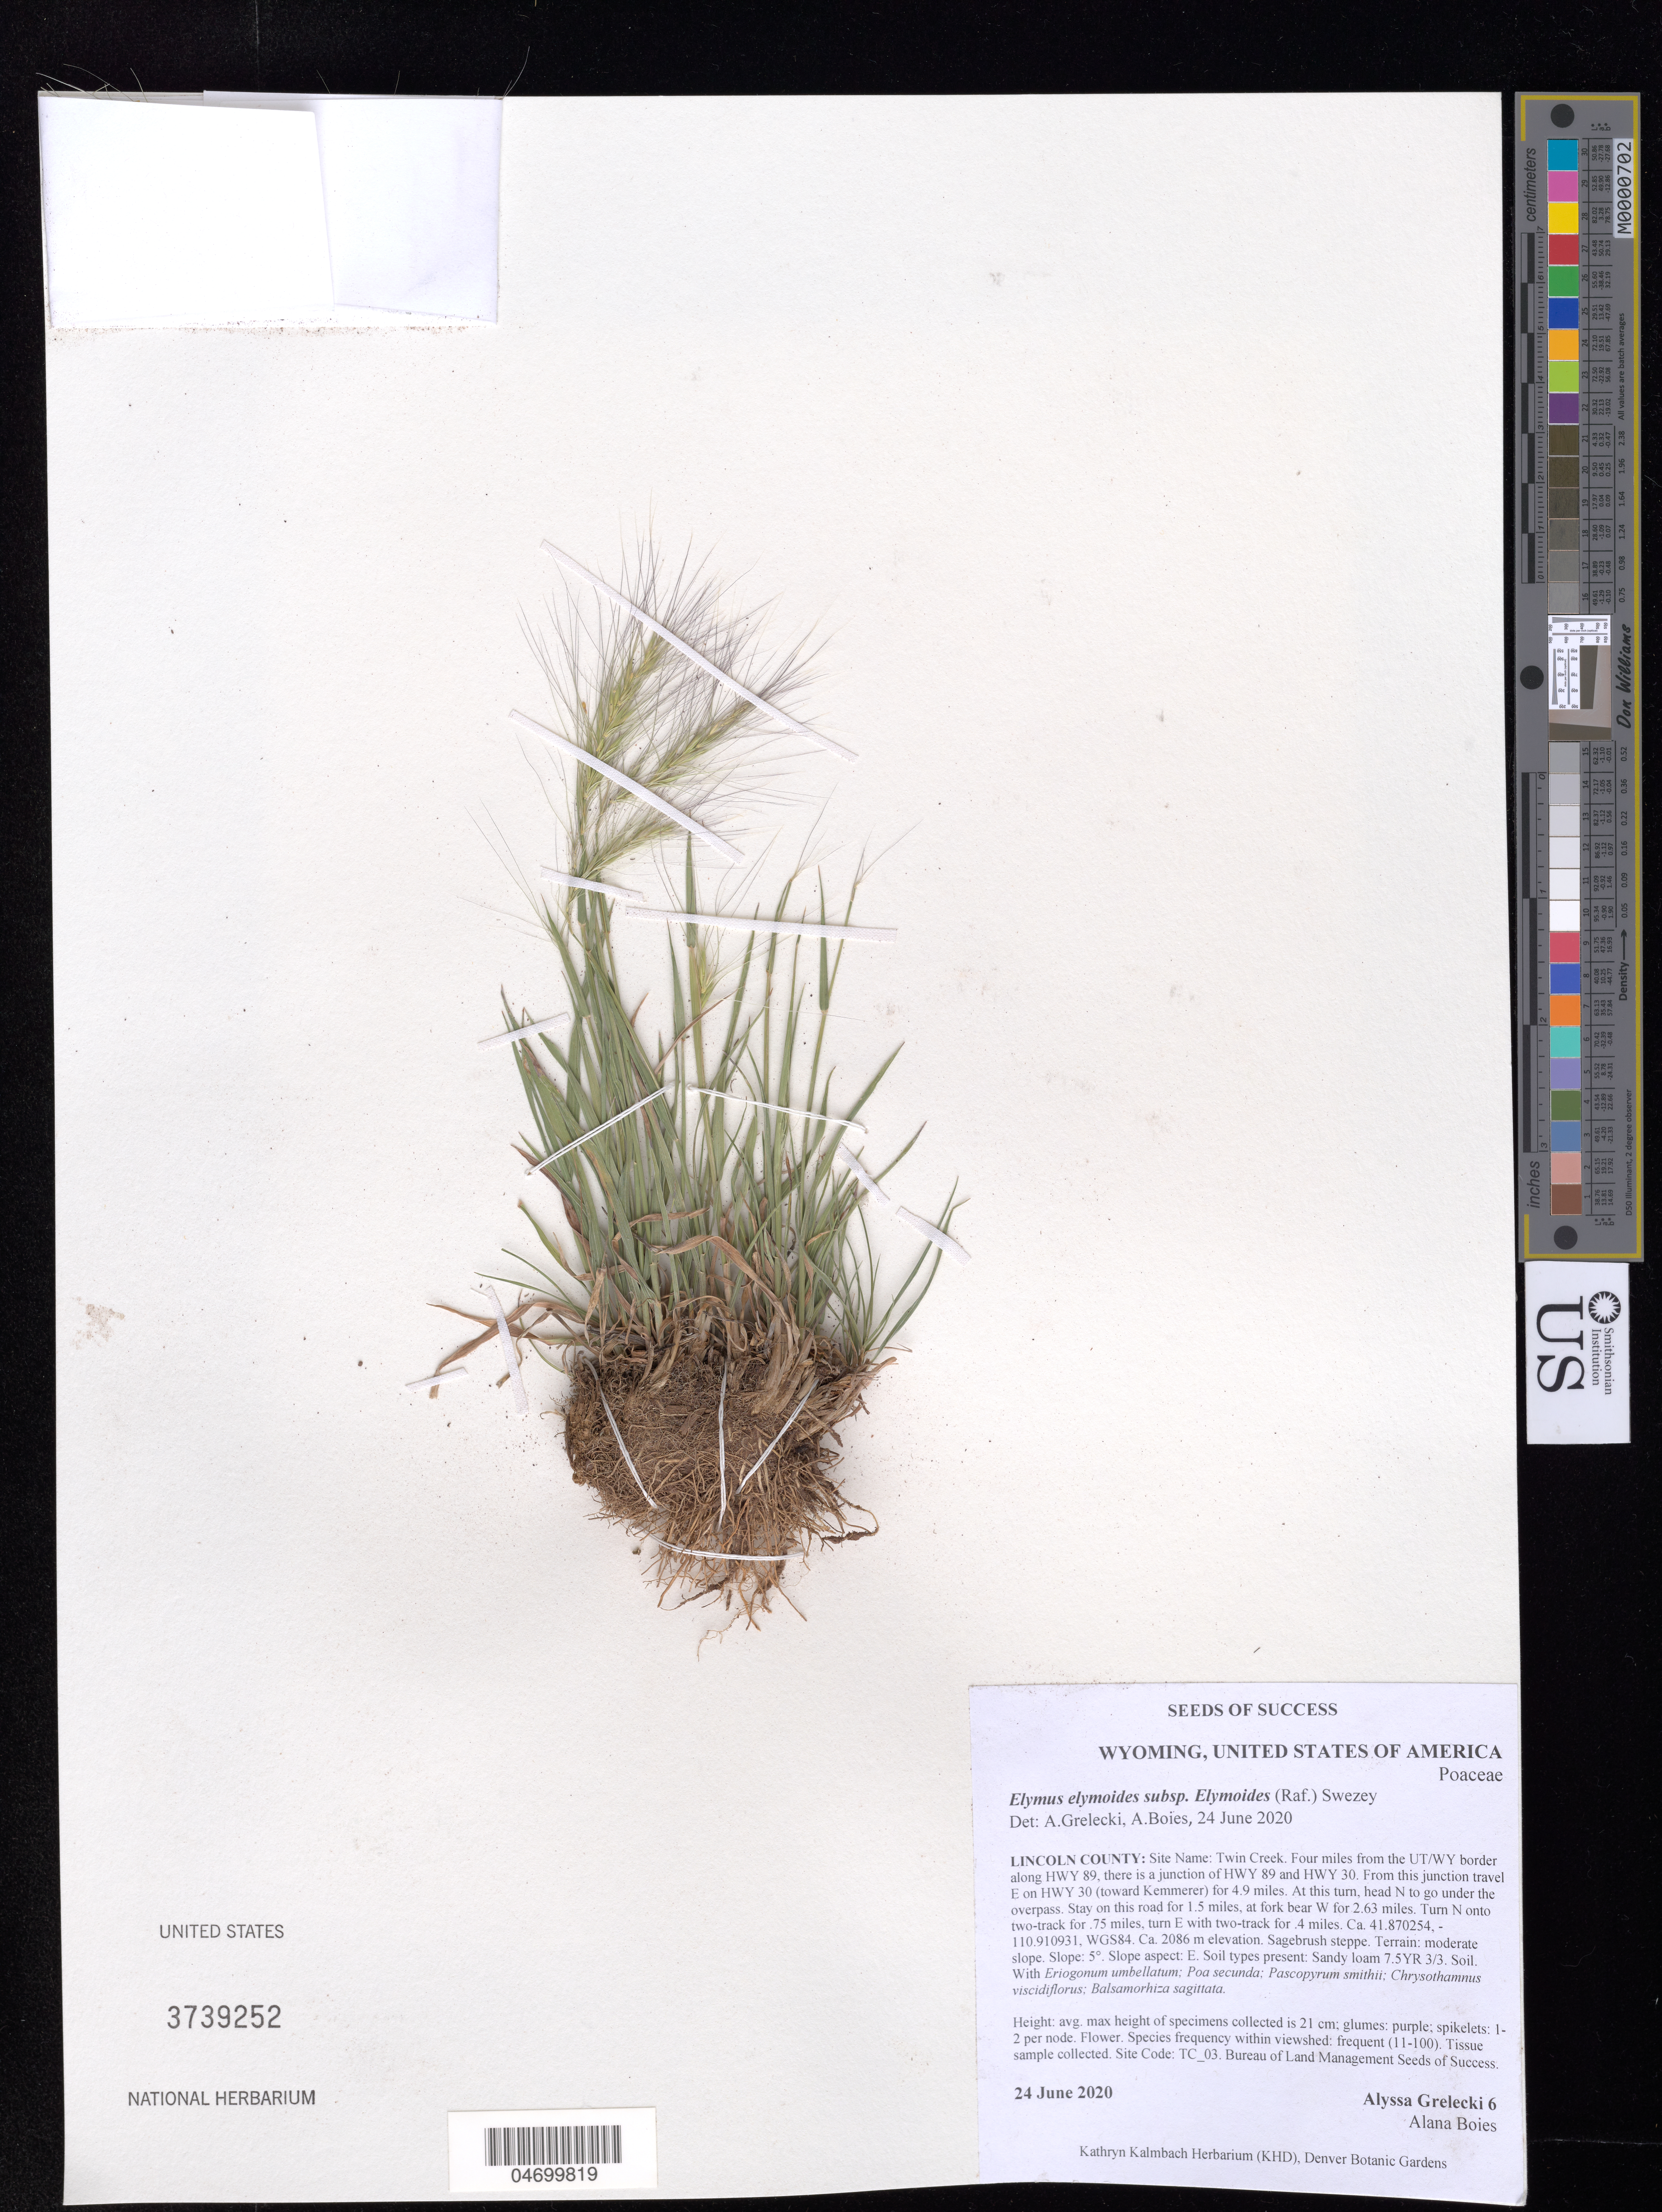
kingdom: Plantae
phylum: Tracheophyta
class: Liliopsida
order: Poales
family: Poaceae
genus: Elymus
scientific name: Elymus elymoides subsp. elymoides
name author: (Raf.) Swezey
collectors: A. Grelecki & A. Boies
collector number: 6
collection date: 2020-06-24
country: United States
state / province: Wyoming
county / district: Lincoln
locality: Twin Creek.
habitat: Sagebrush steppe. Sandy loam soil. With Poa secunda, Chrysothamnus viscidiflorus, etc.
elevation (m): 2086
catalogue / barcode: US 3739252